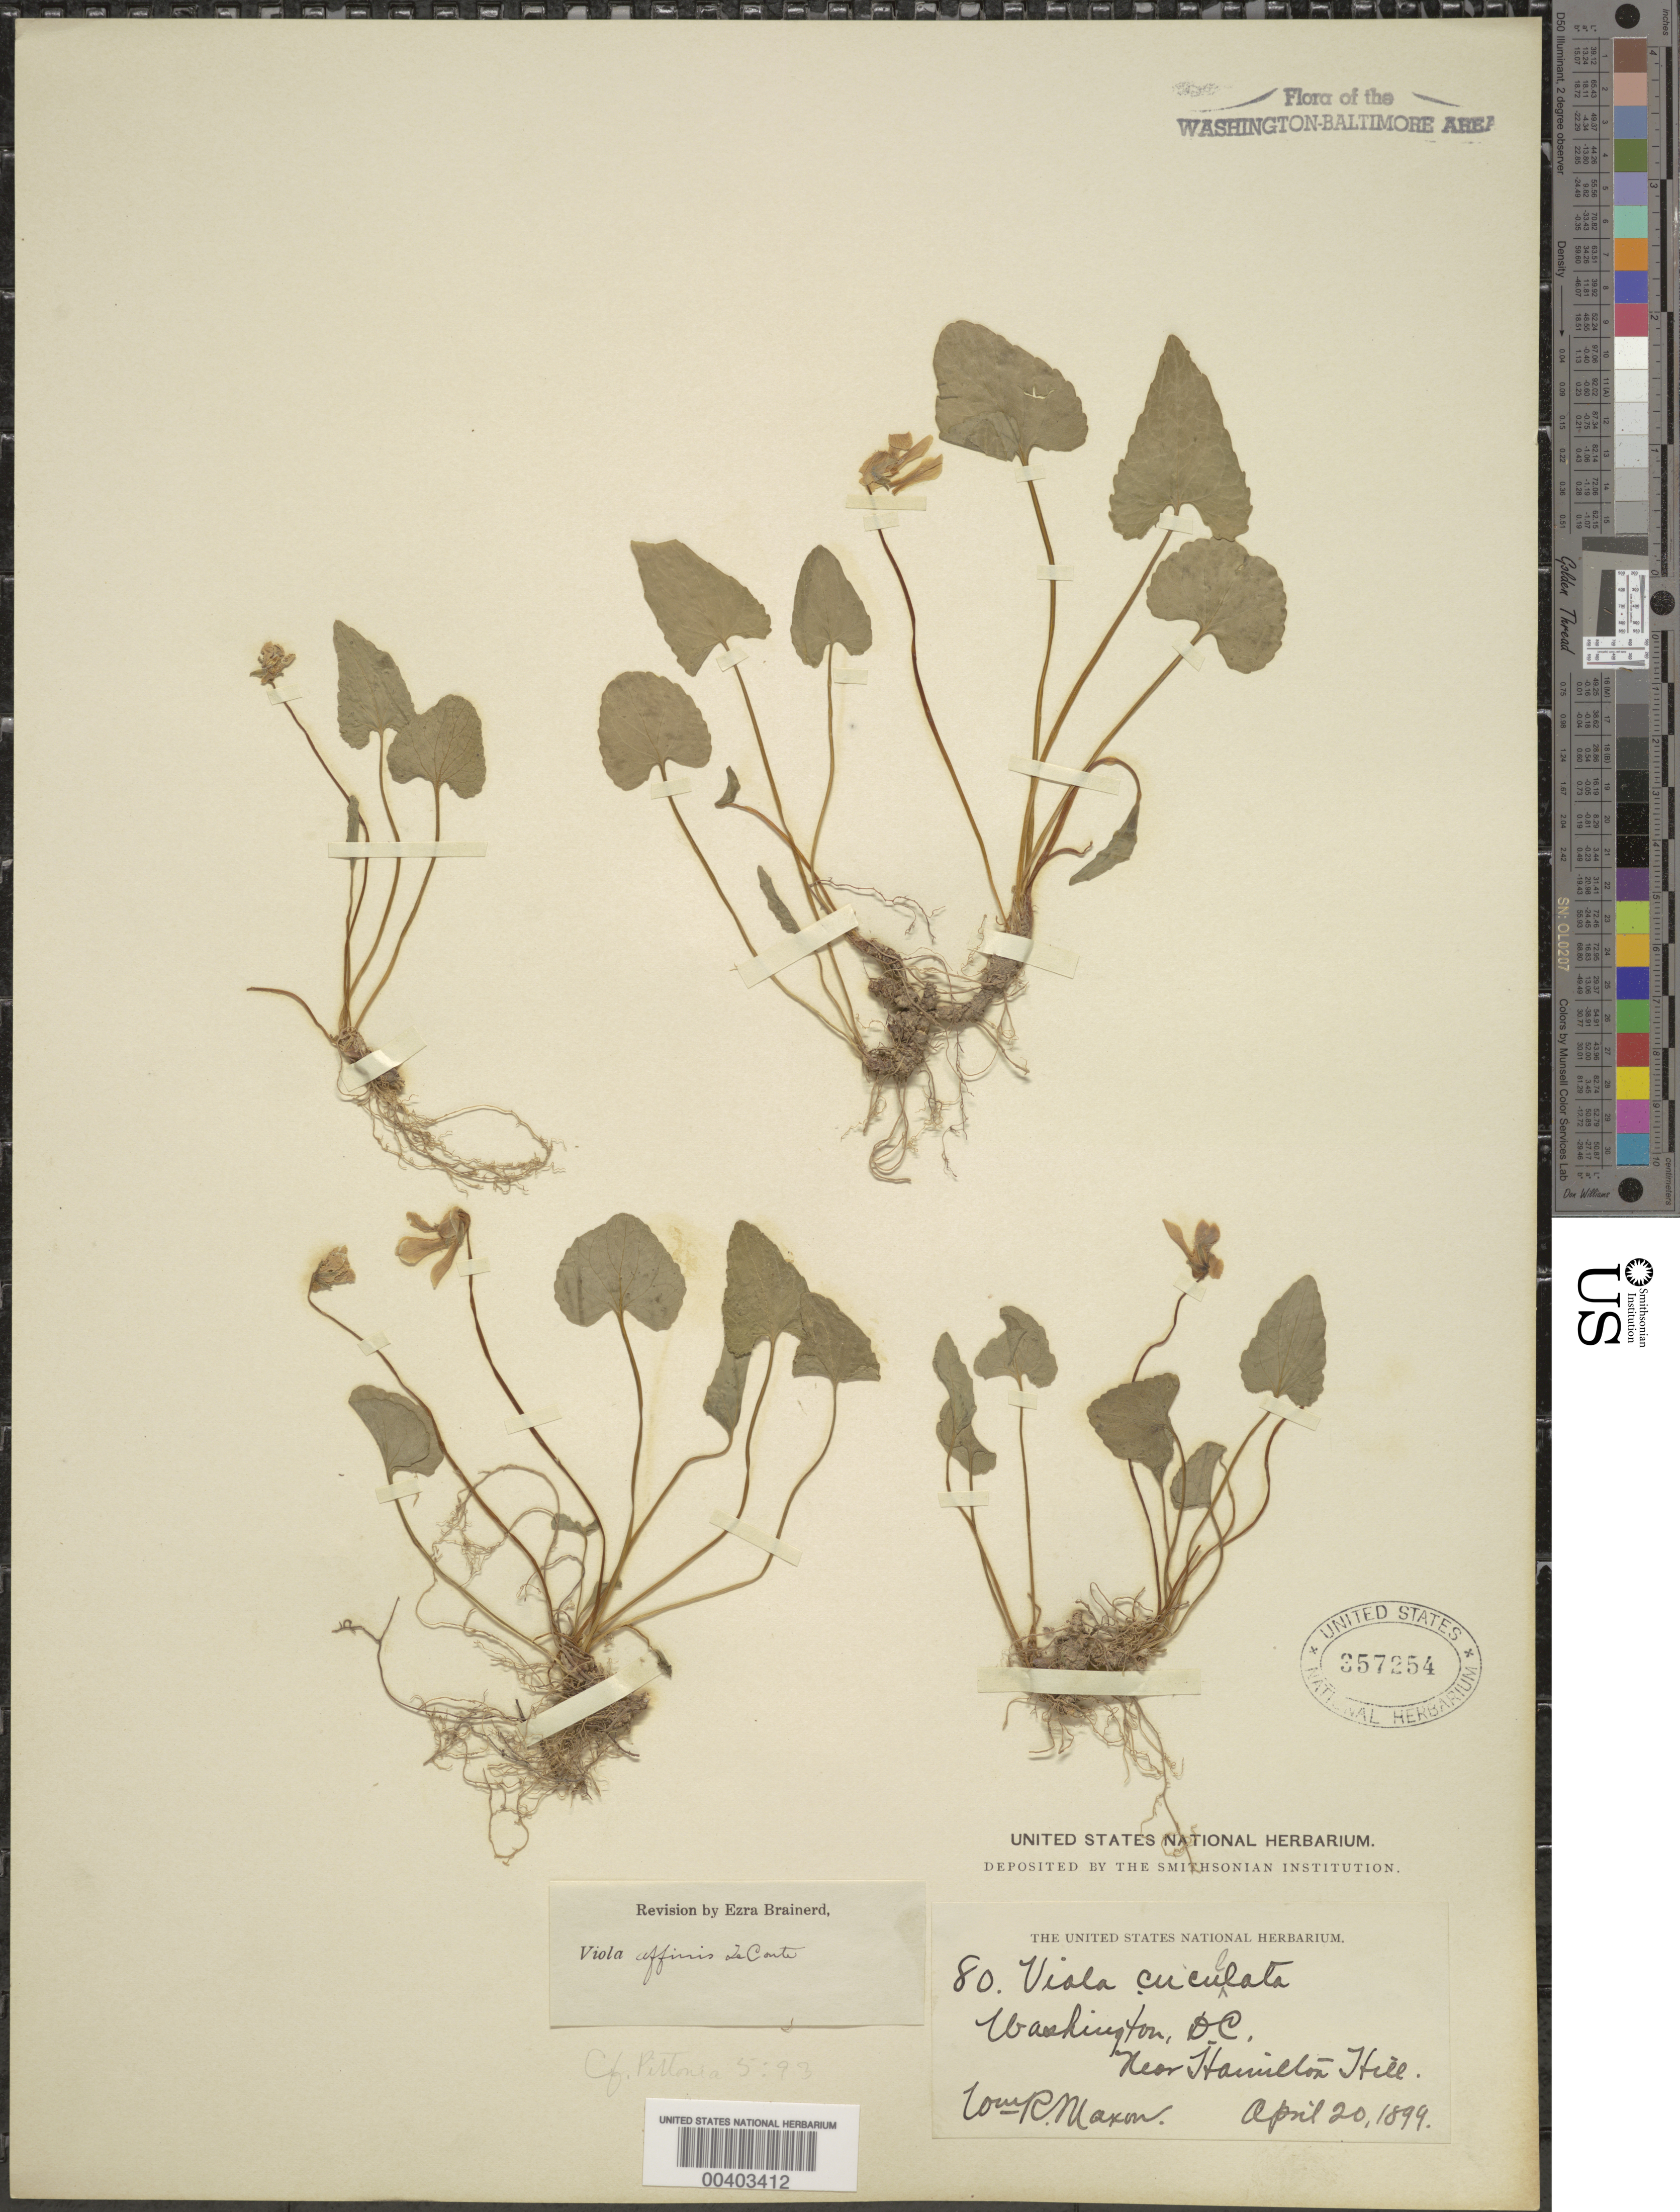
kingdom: Plantae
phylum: Tracheophyta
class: Magnoliopsida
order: Malpighiales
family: Violaceae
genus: Viola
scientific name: Viola sororia var. affinis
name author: (LeConte) McKinney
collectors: W. R. Maxon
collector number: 80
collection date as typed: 20 Apr 1899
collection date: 1899-04-20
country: United States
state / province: District of Columbia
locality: Near Hamilton Hill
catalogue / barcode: US 357254